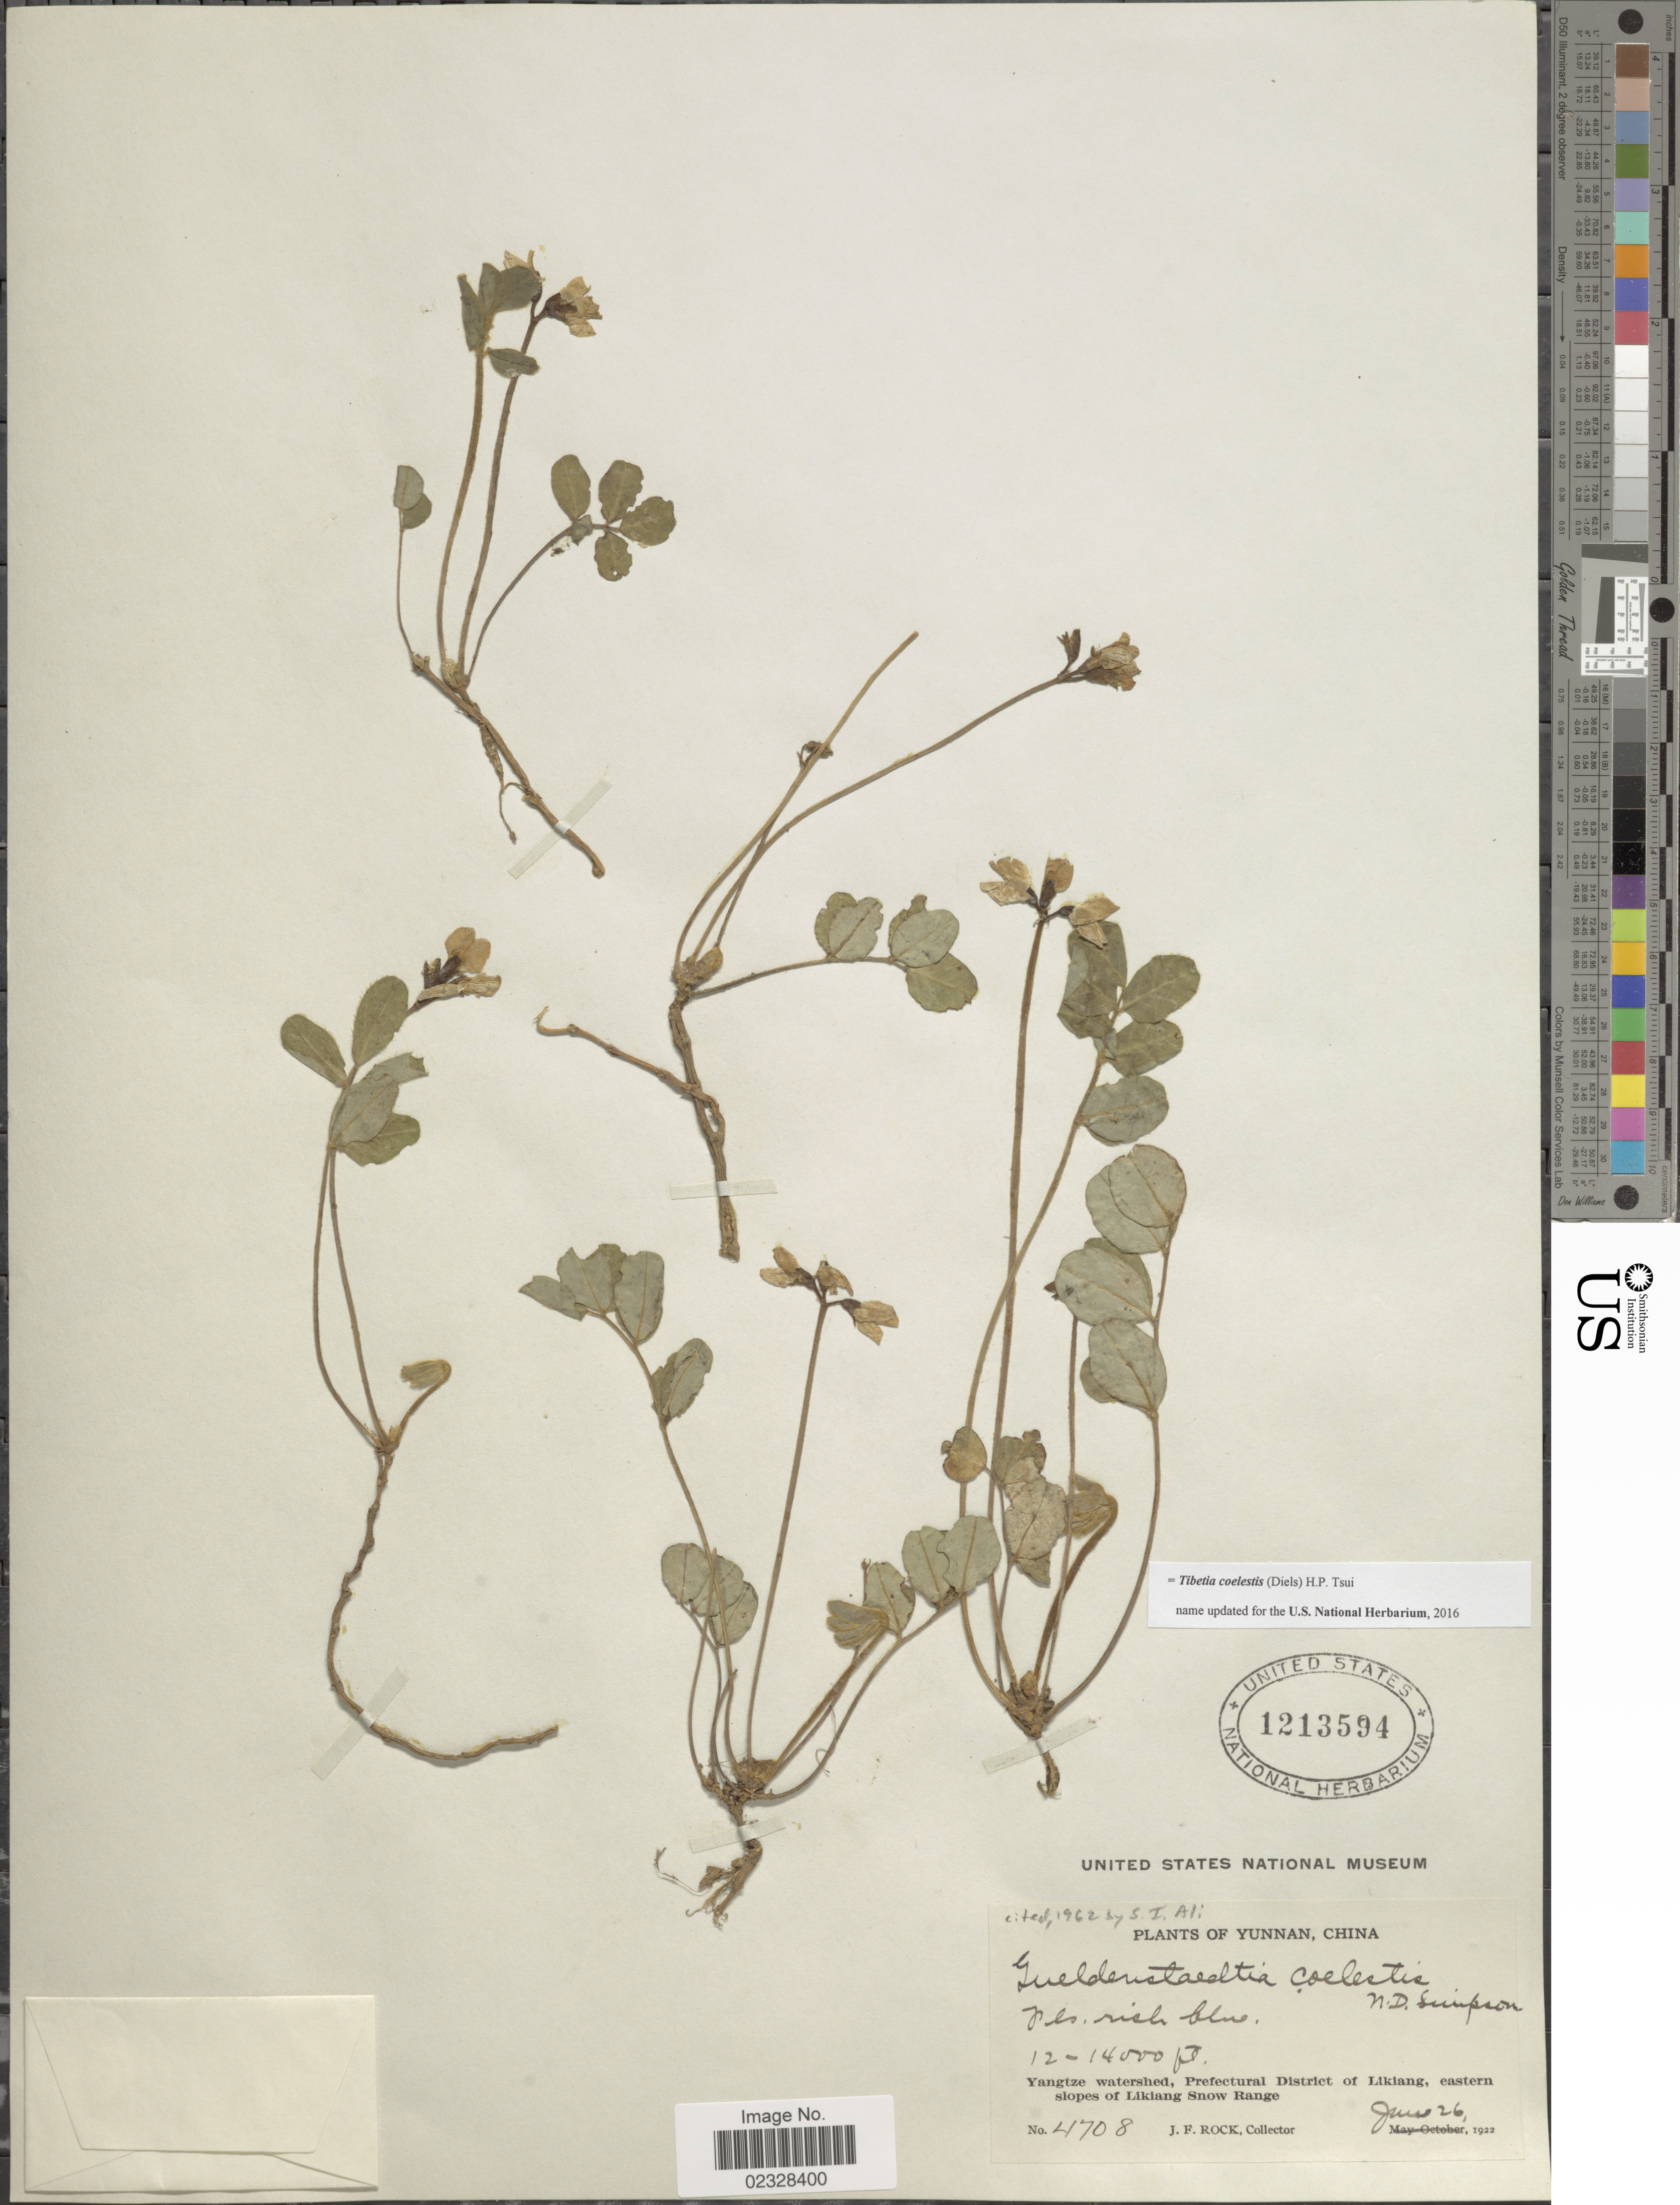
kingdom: Plantae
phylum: Tracheophyta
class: Magnoliopsida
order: Fabales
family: Fabaceae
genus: Tibetia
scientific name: Tibetia coelestis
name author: (Diels) H.B. Cui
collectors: J. Rock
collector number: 4708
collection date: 1922-06-26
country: China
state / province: Yunnan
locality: Yangtze watershed, Prefectural District of Likiang, eastern slopes of Likiang Snow Range.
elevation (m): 3658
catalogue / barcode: US 1213594